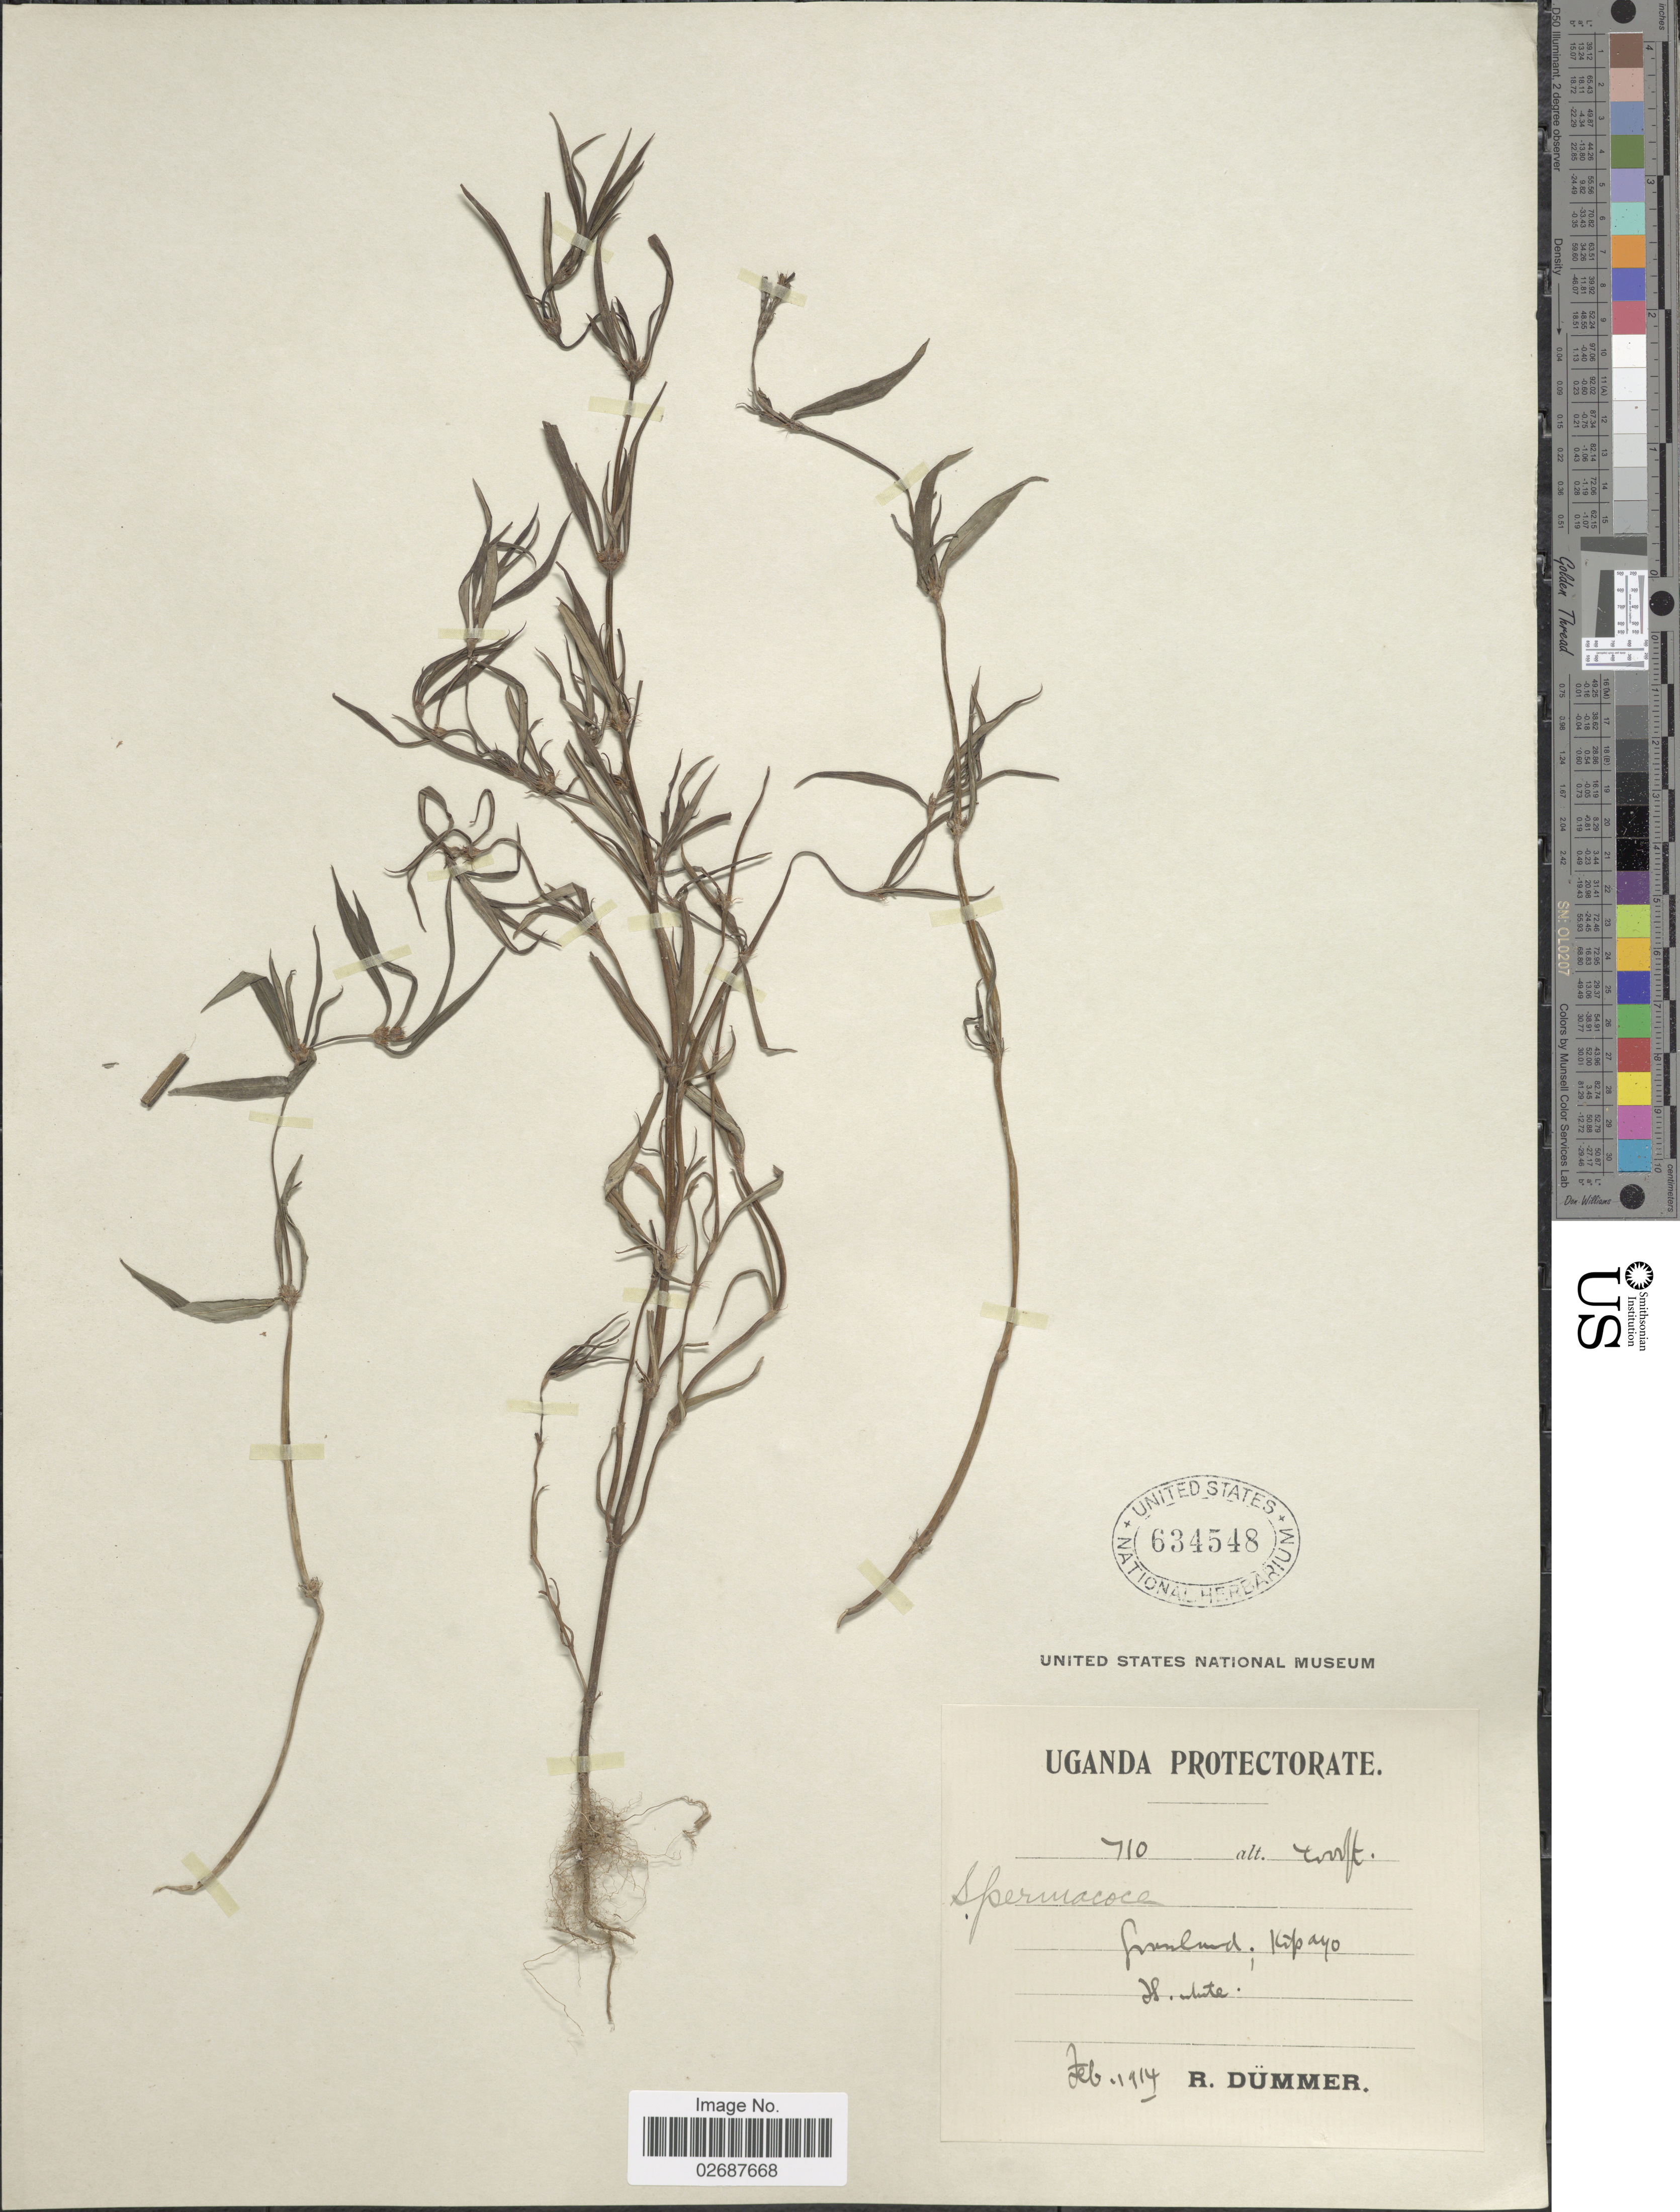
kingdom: Plantae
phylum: Tracheophyta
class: Magnoliopsida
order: Gentianales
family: Rubiaceae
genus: Borreria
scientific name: Borreria sp.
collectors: R. A. Dümmer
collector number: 710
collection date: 1914-02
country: Uganda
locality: Uganda Protectorate, Kipayo.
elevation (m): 1219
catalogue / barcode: US 634548